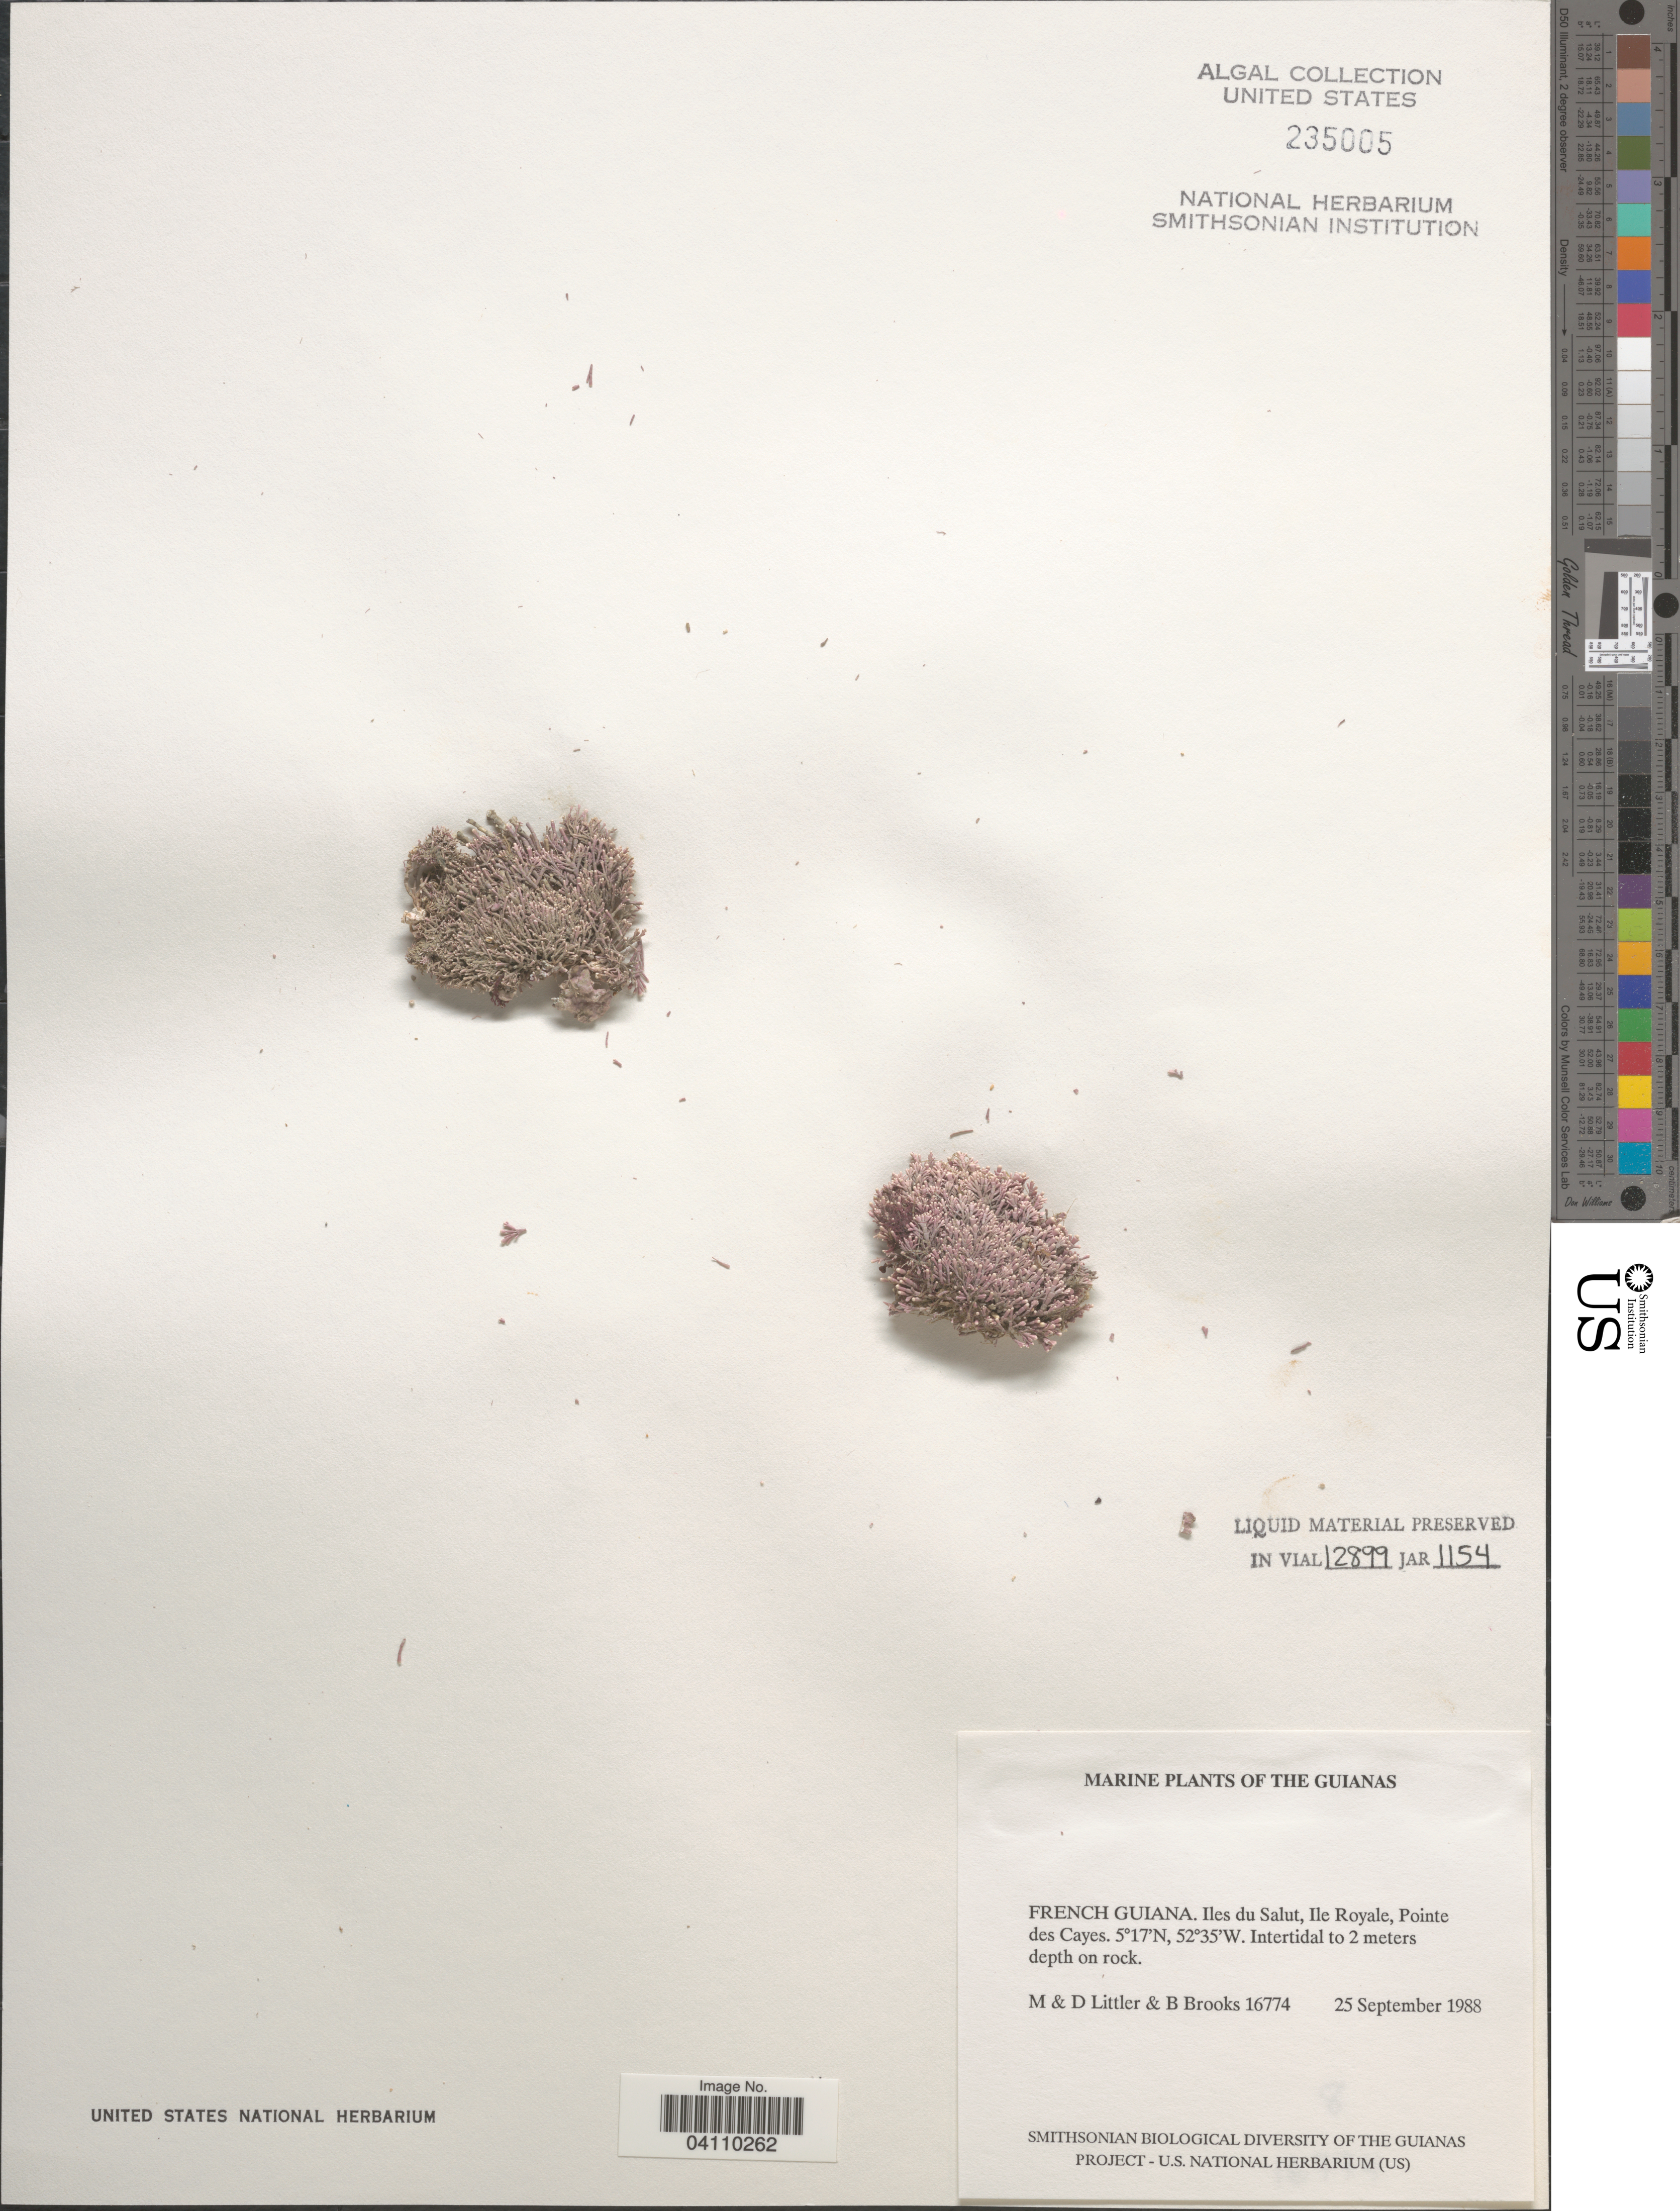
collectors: M. Littler, D. S. Littler & B. Brooks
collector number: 16774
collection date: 1988-09-25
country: French Guiana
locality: The Guianas. Iles du Salut, Ile Royale, Pointe des Cayes.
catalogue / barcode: US 235005